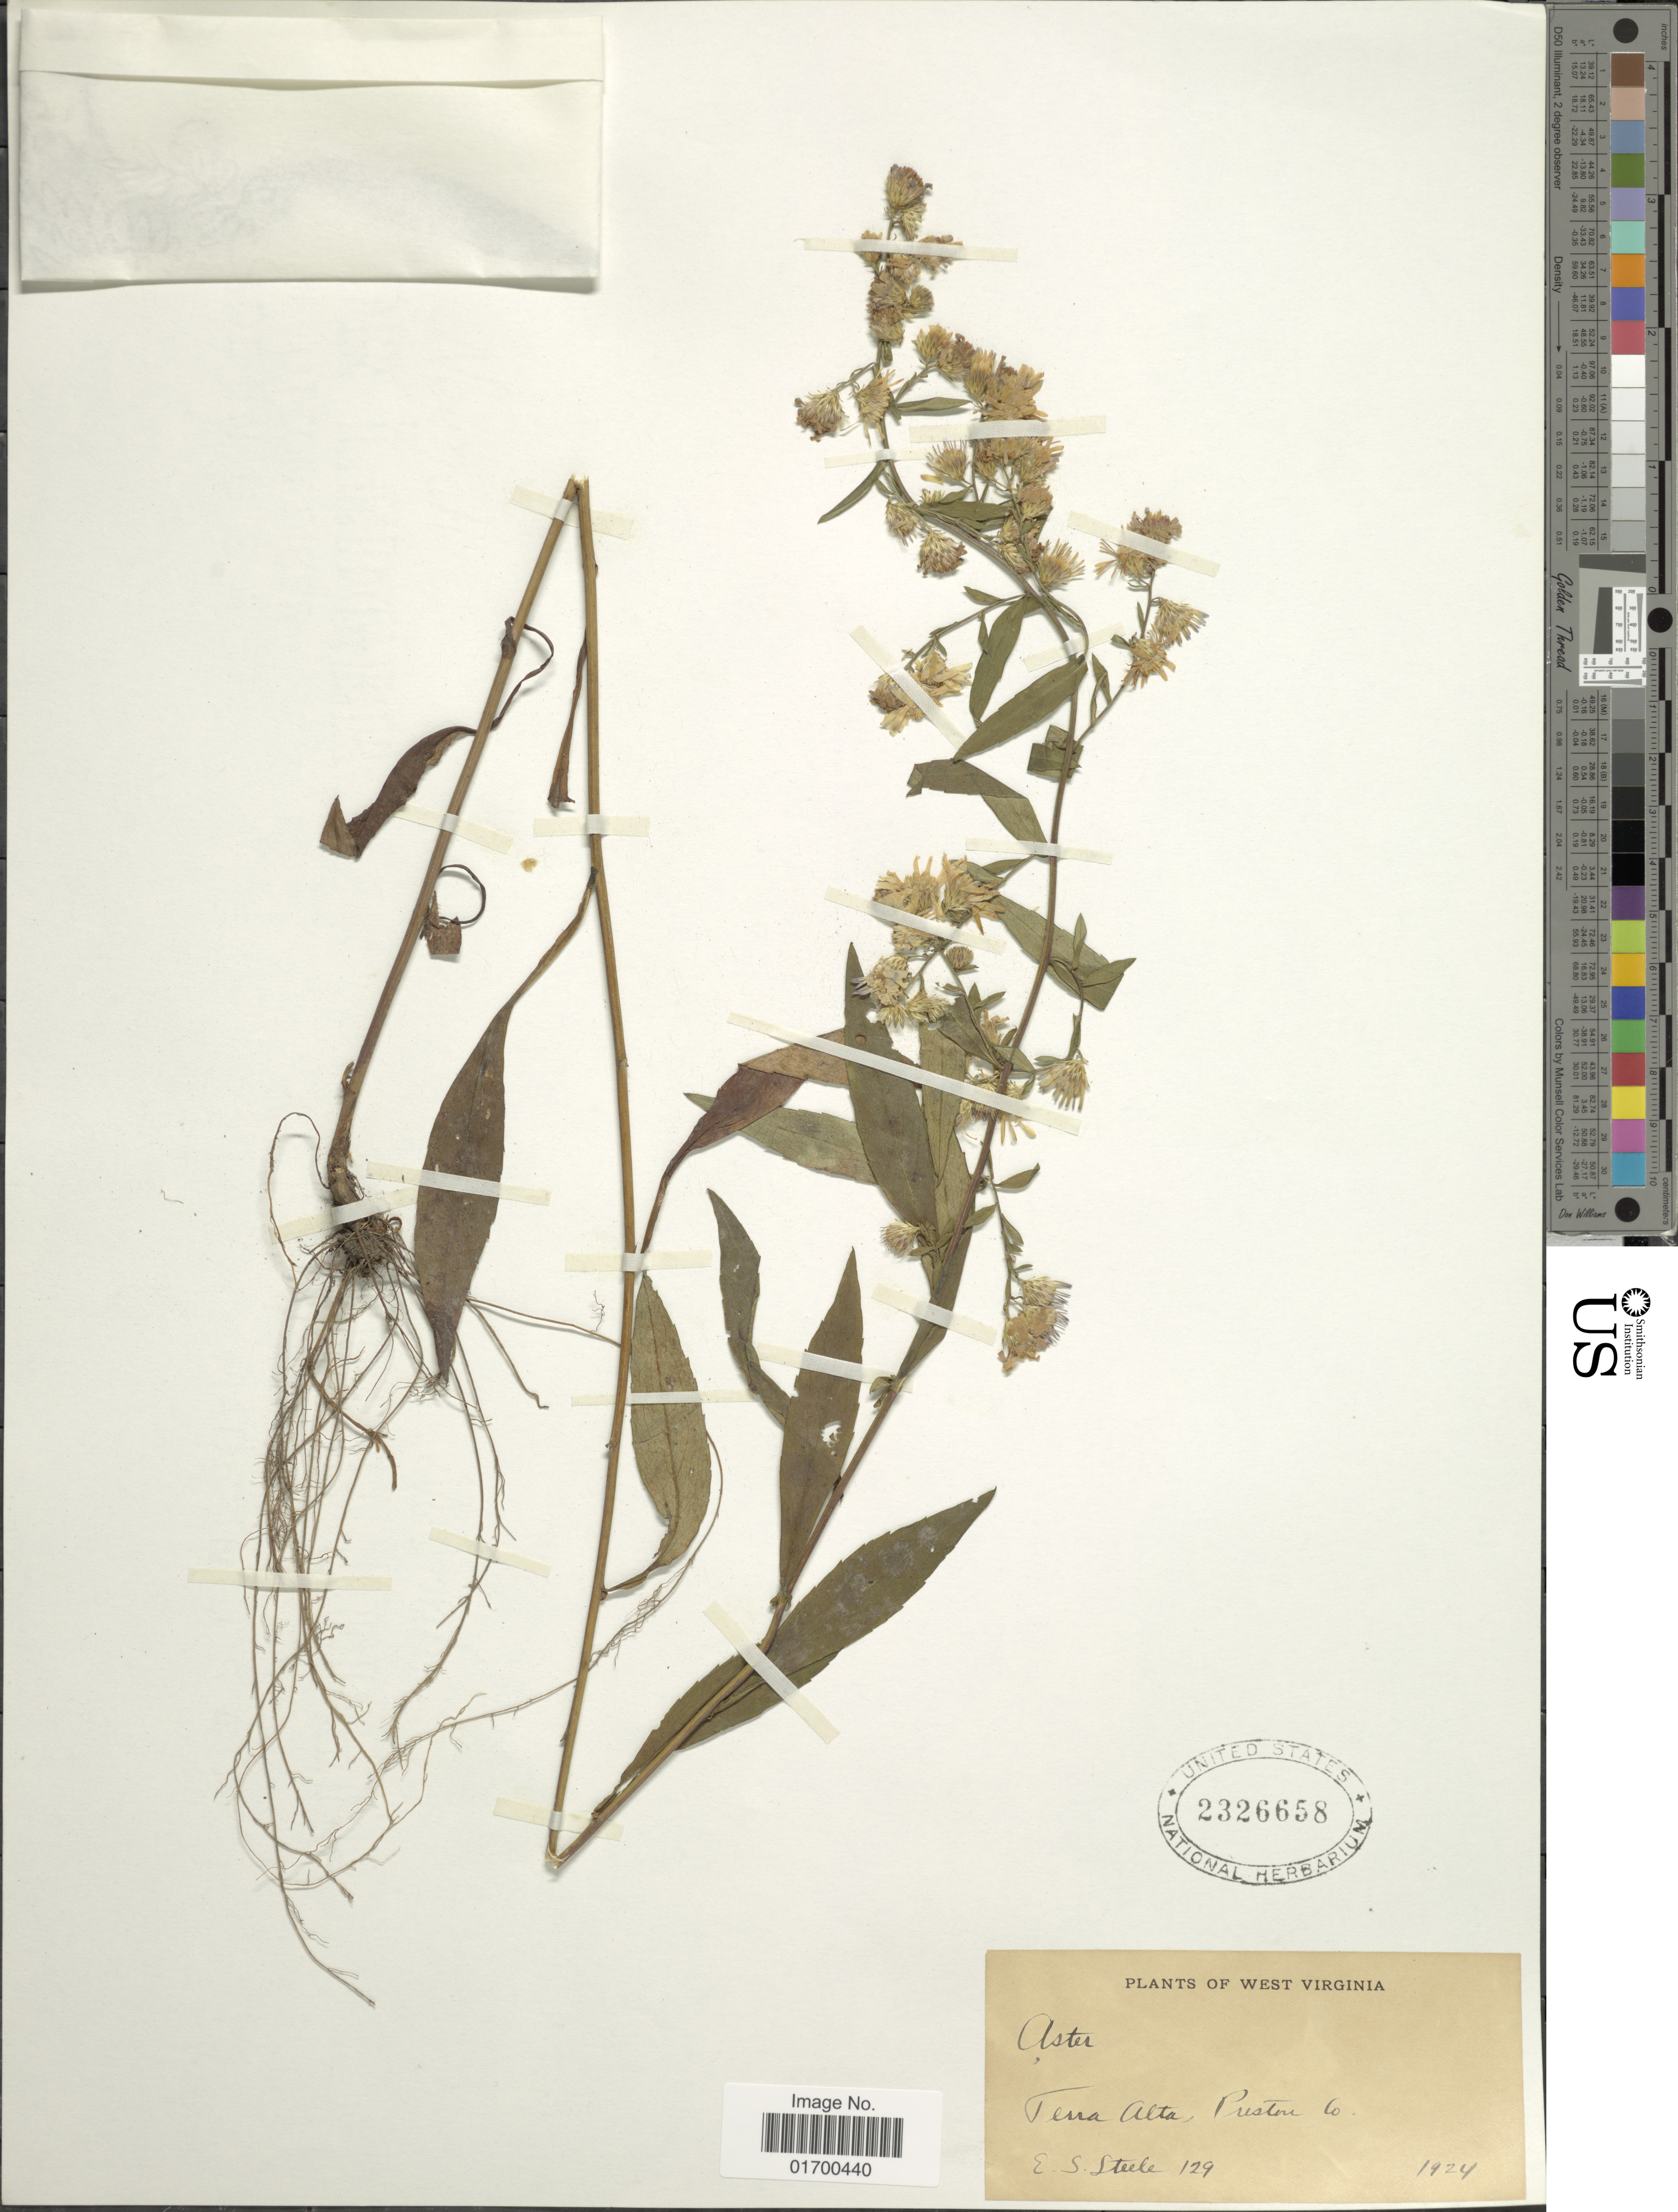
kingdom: Plantae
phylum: Tracheophyta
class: Magnoliopsida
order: Asterales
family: Asteraceae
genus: Symphyotrichum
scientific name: Symphyotrichum lateriflorum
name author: (L.) Á. Löve & D. Löve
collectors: E. Steele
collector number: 129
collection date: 1924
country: United States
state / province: West Virginia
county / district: Preston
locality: Terra Alta, Preston Co.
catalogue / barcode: US 2326658